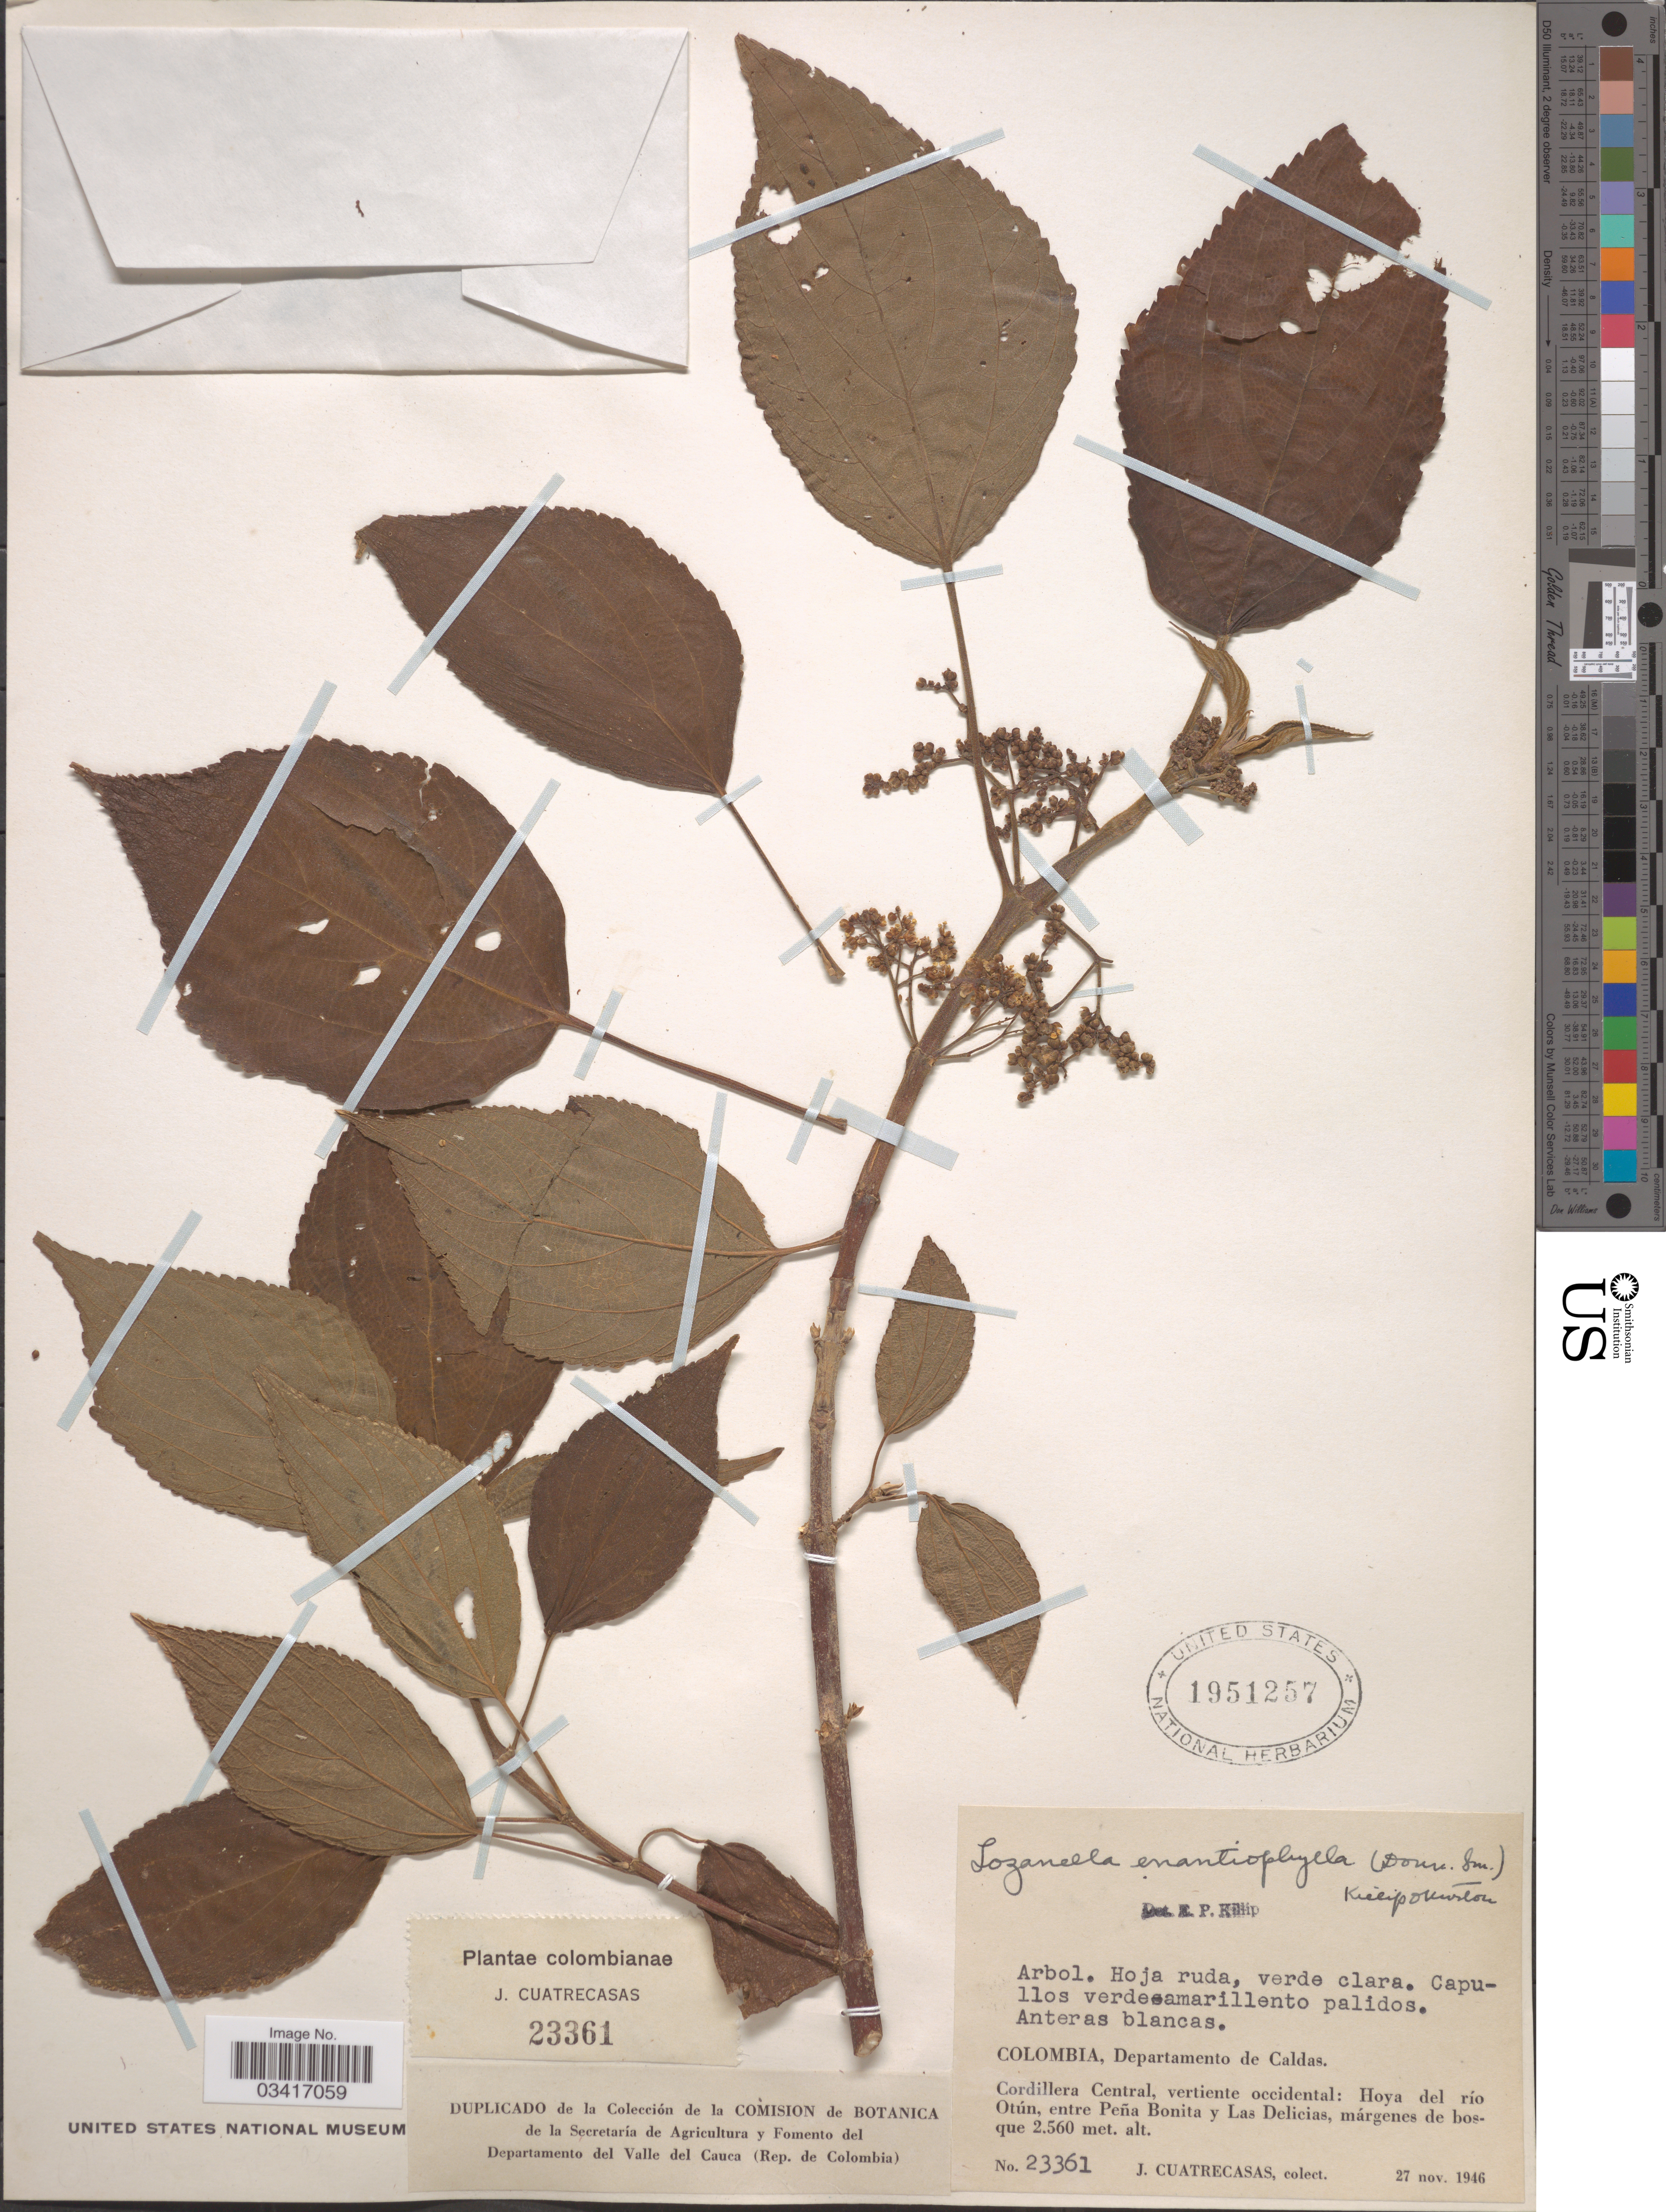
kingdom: Plantae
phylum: Tracheophyta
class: Magnoliopsida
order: Rosales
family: Cannabaceae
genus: Lozanella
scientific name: Lozanella enantiophylla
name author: (Donn. Sm.) Killip & C.V. Morton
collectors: J. Cuatrecasas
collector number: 23361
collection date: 1946-11-27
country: Colombia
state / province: Caldas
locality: Departamento de Caldas. Cordillera Central, vertiente occidental: Hoya del río Otún, entre Peña Bonita y Las Delicias, márgenes de bosque.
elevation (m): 2560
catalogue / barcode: US 1951257